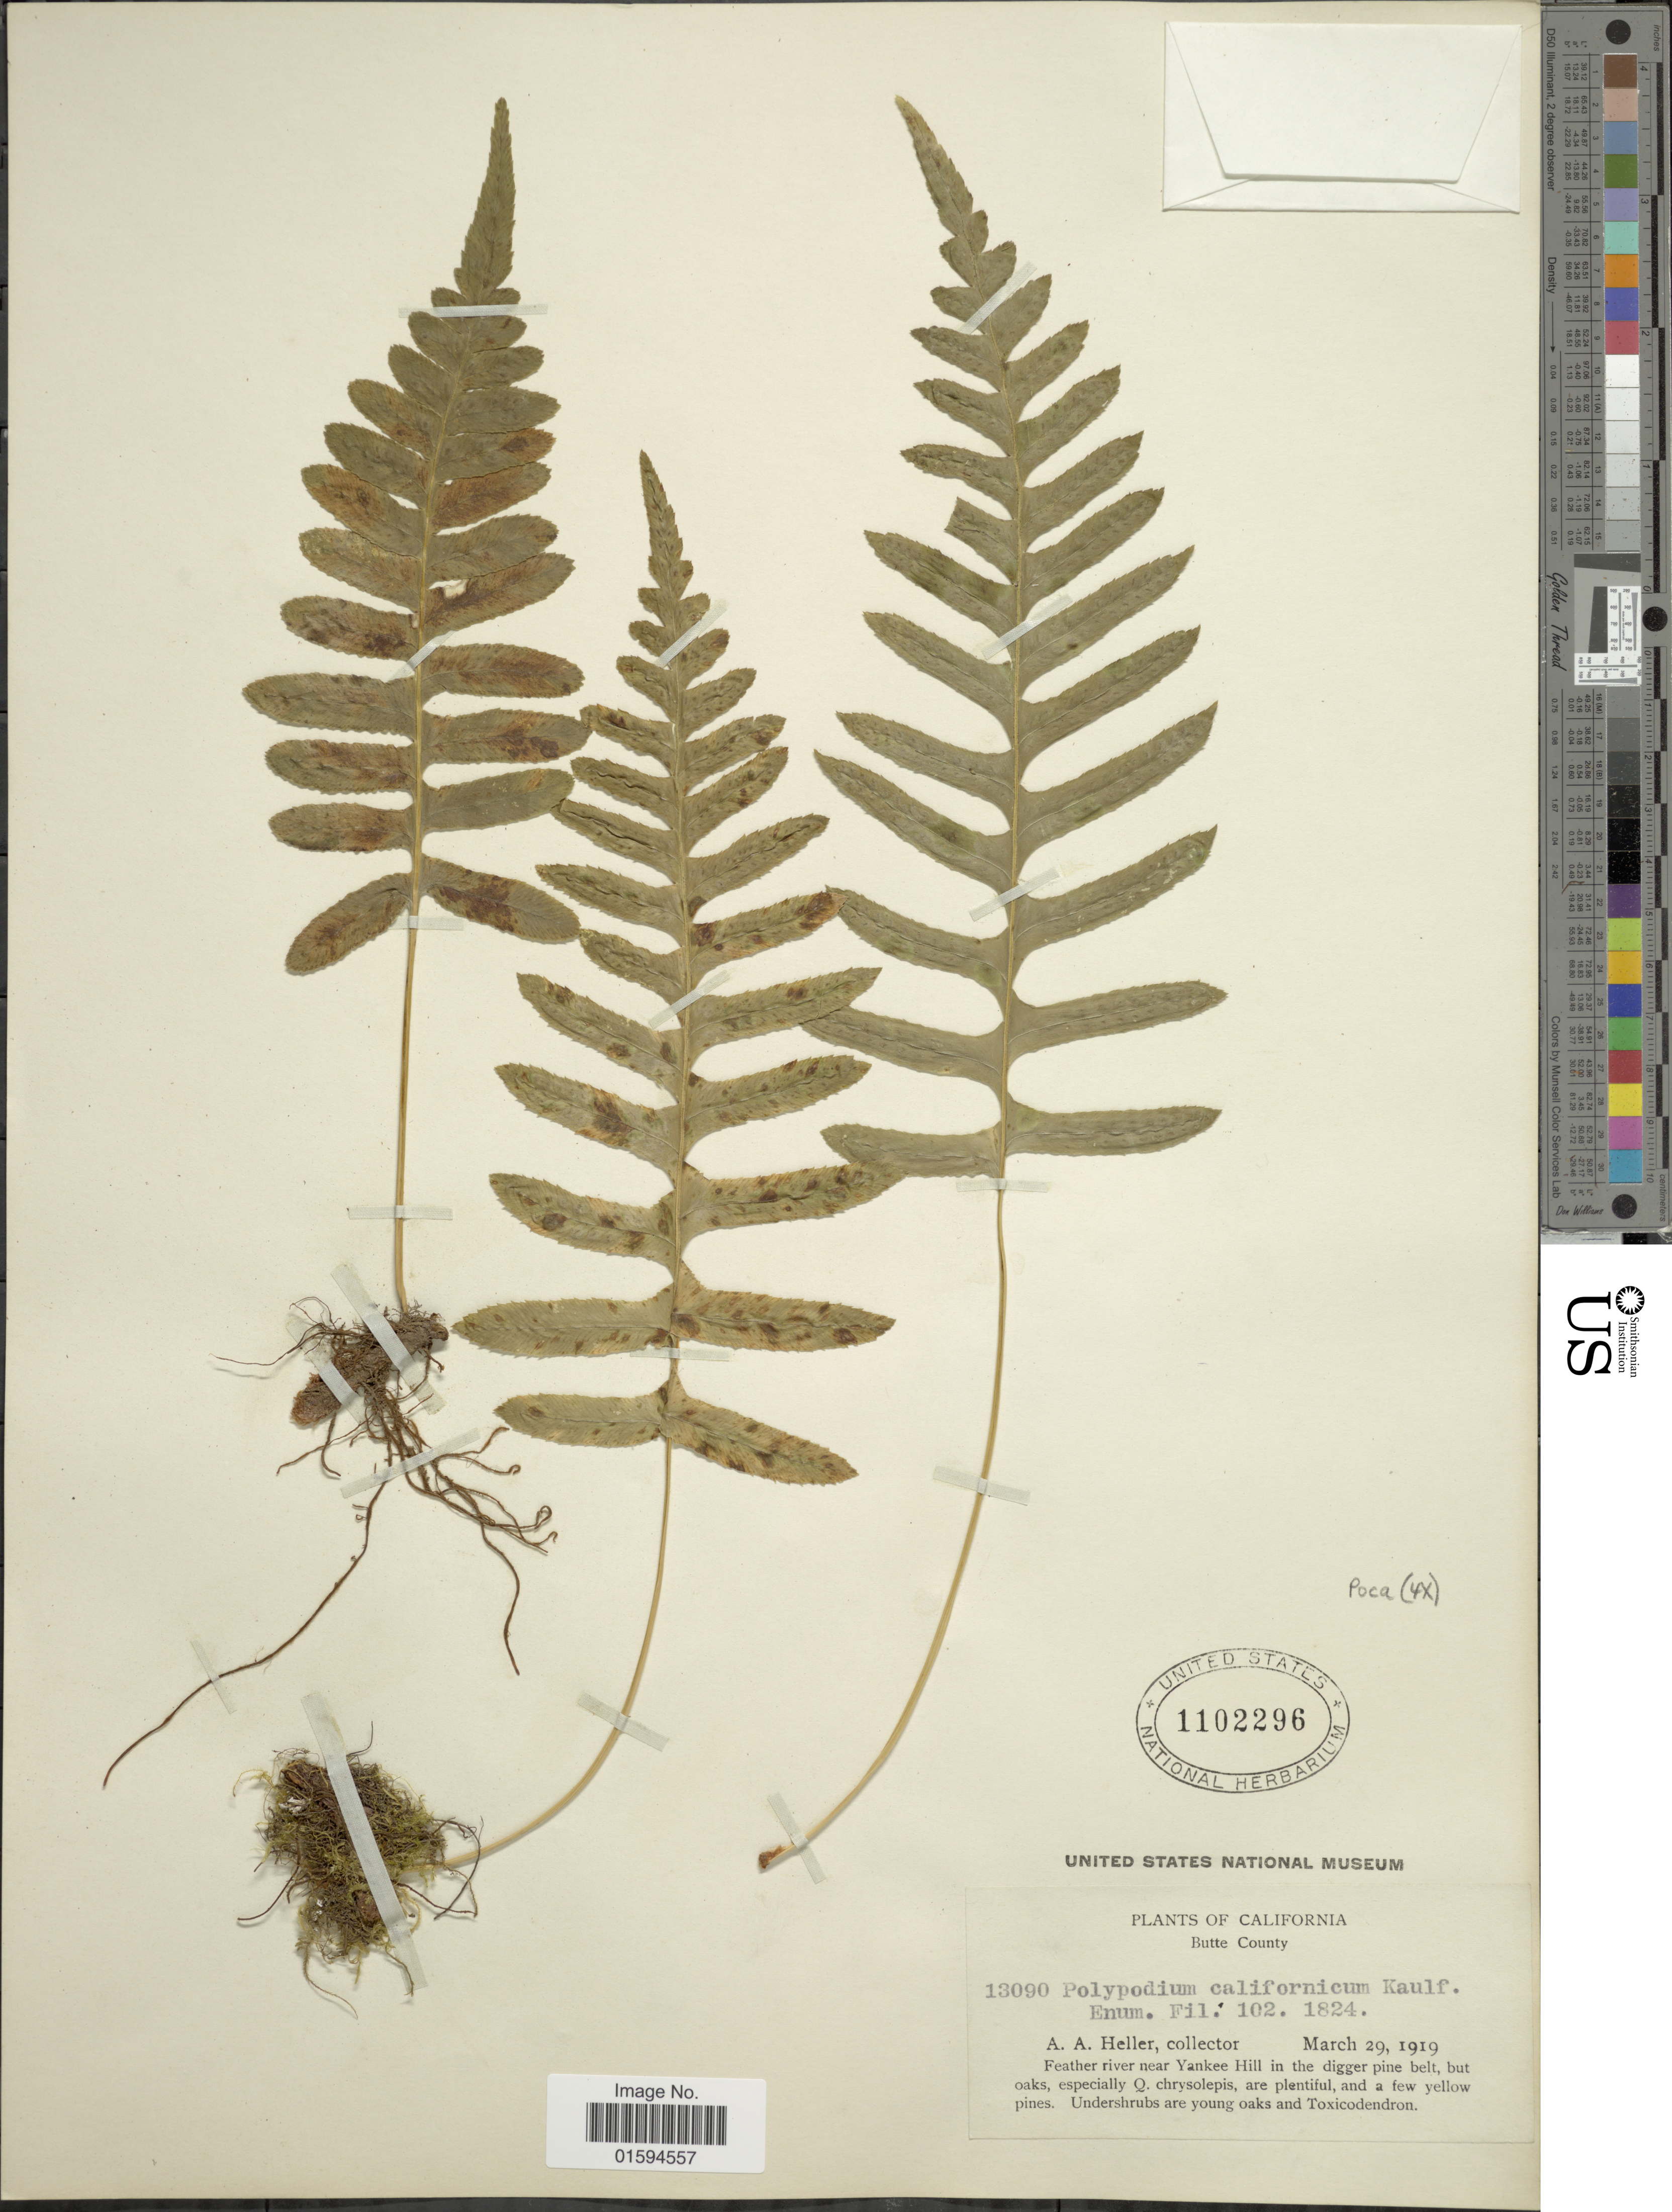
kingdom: Plantae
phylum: Tracheophyta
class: Polypodiopsida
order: Polypodiales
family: Polypodiaceae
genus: Polypodium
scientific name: Polypodium californicum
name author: Kaulf.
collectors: A. A. Heller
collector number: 13090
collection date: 1919-03-29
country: United States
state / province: California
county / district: Butte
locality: Butte County, Feather River near Hill in the digger pine belt.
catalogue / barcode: US 1102296